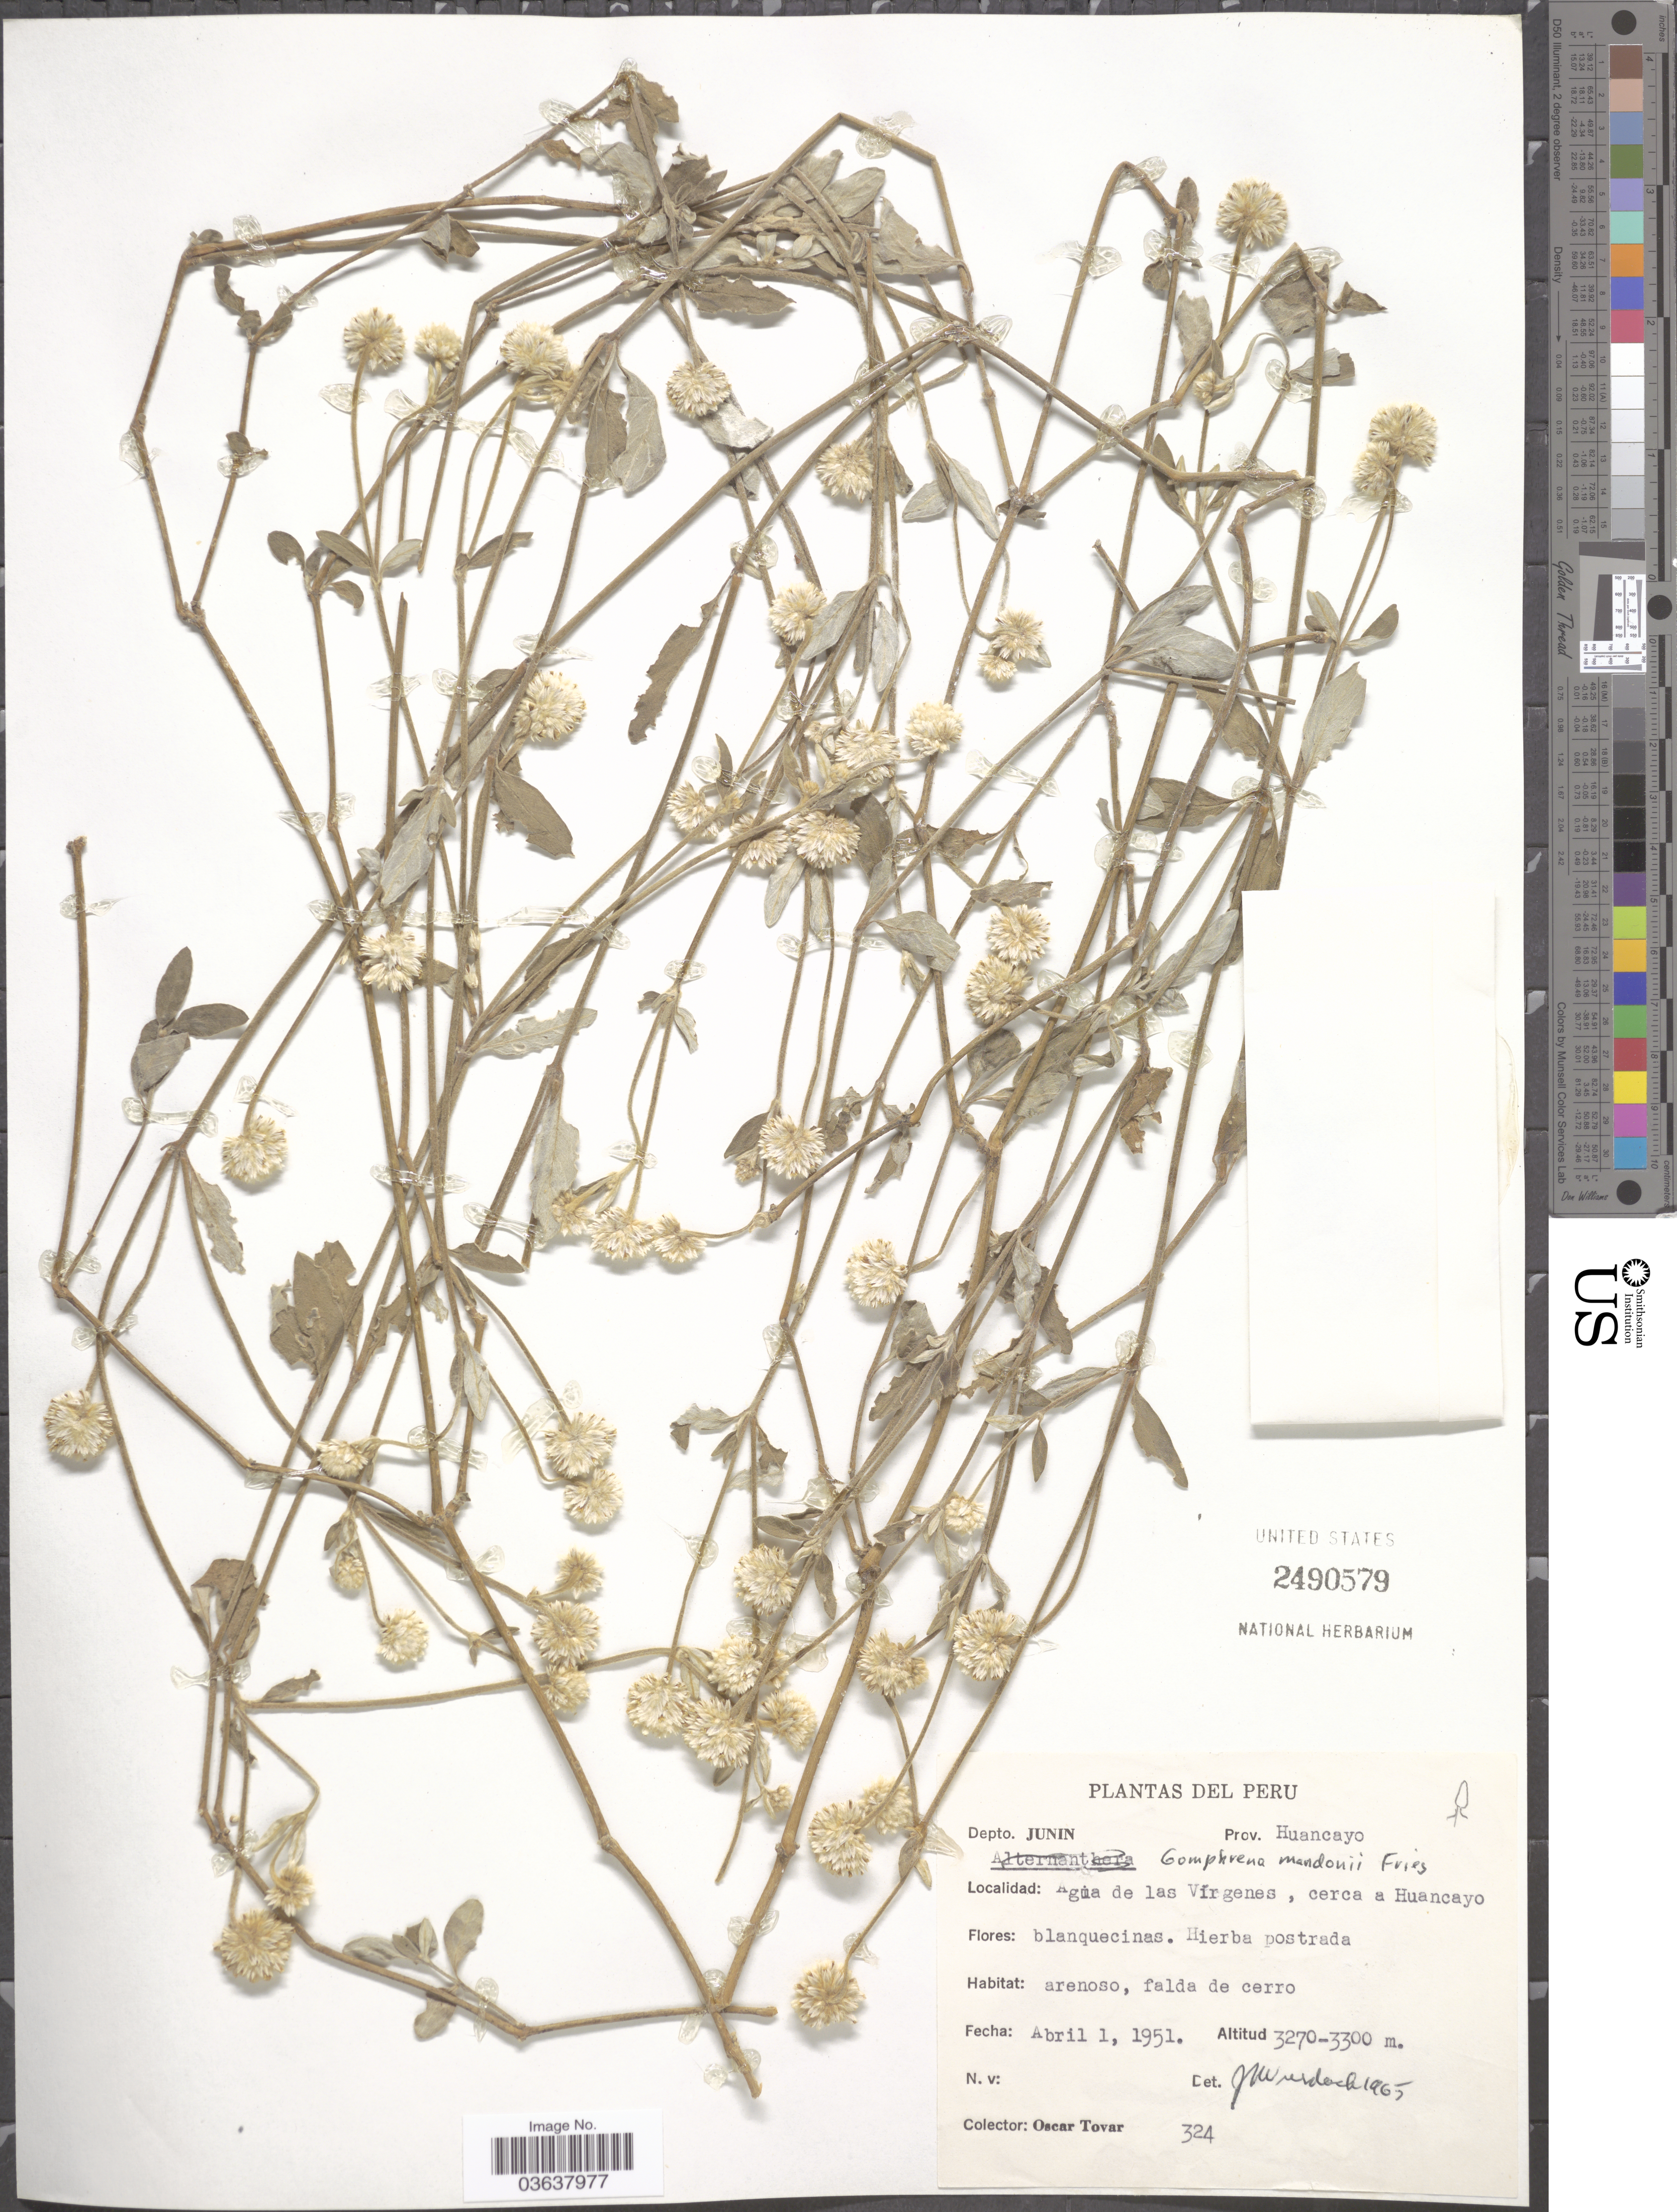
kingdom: Plantae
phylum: Tracheophyta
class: Magnoliopsida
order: Caryophyllales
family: Amaranthaceae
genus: Gomphrena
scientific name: Gomphrena mandonii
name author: R.E. Fr.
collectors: Ó. Tovar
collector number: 324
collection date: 1951-04-01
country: Peru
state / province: Junín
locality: Depto. Junin. Prov. Huancayo. Agua de las Virgenes, cerca a Huancayo.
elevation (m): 3270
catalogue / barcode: US 2490579